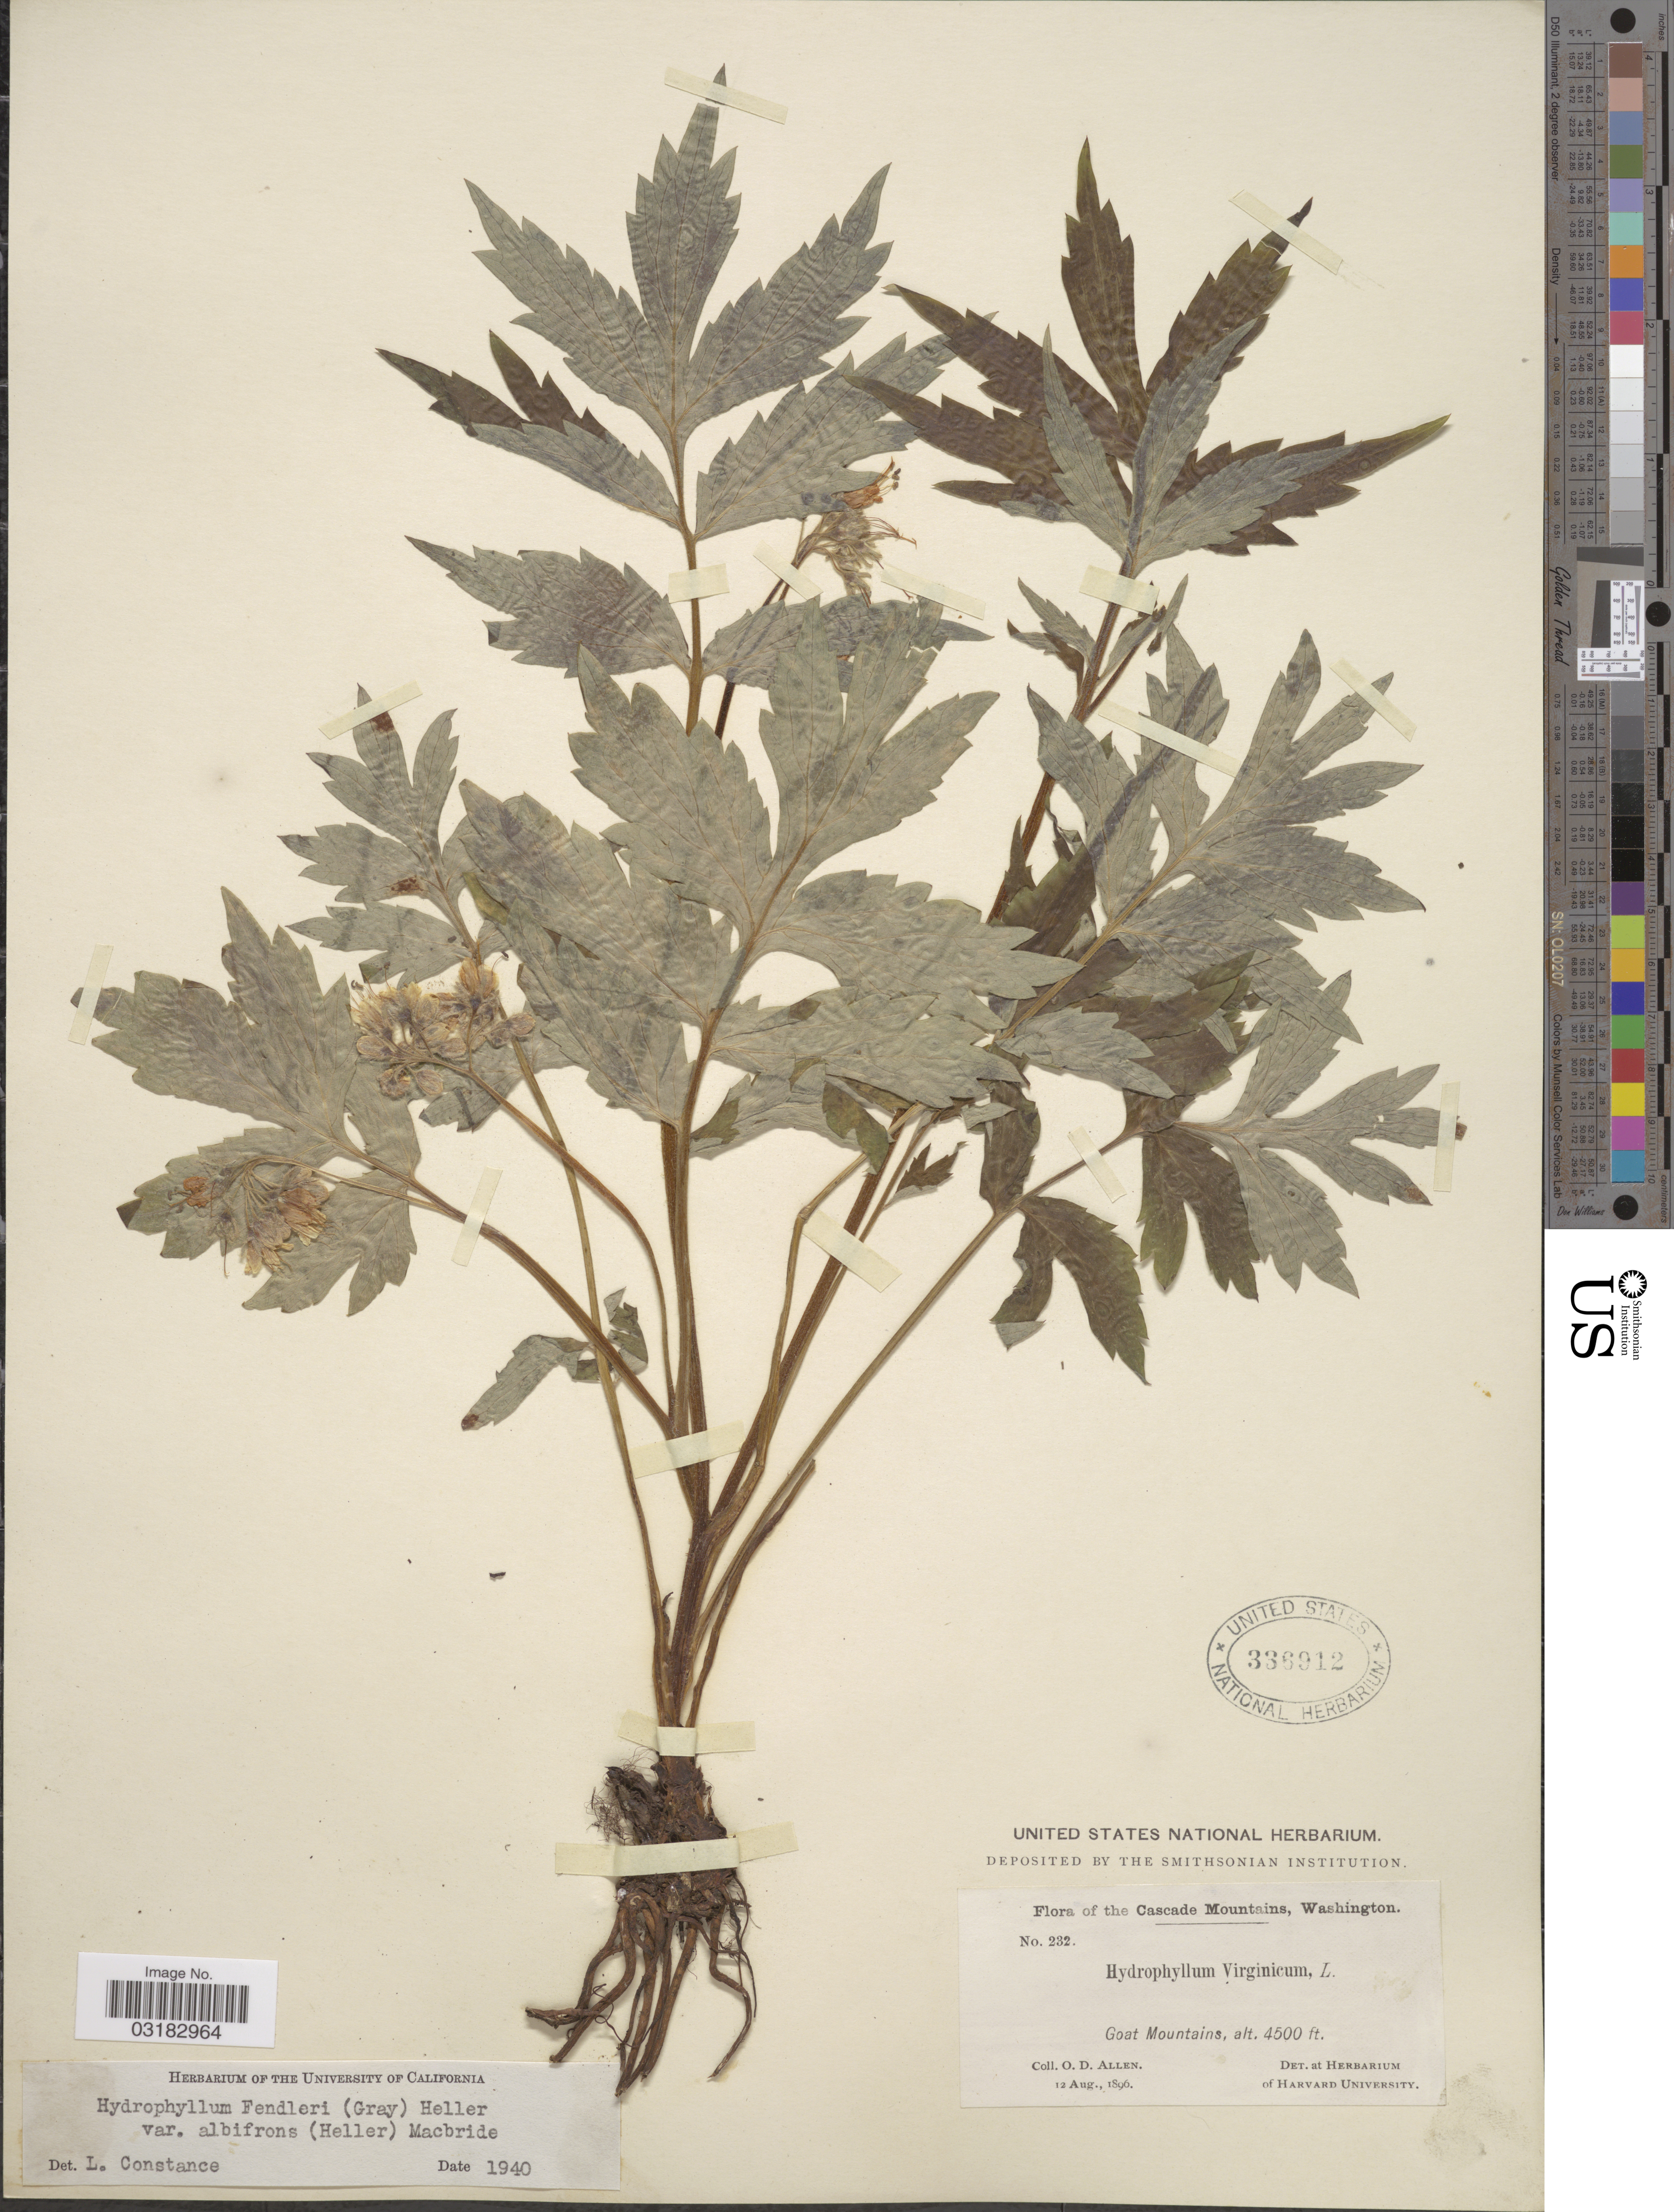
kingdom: Plantae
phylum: Tracheophyta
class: Magnoliopsida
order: Boraginales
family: Hydrophyllaceae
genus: Hydrophyllum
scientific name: Hydrophyllum fendleri var. albifrons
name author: (A. Heller) J.F. Macbr.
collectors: O. D. Allen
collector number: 232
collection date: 1896-08-12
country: United States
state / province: Washington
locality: Cascade Mountains. Goat Mountains.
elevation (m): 1372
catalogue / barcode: US 336912